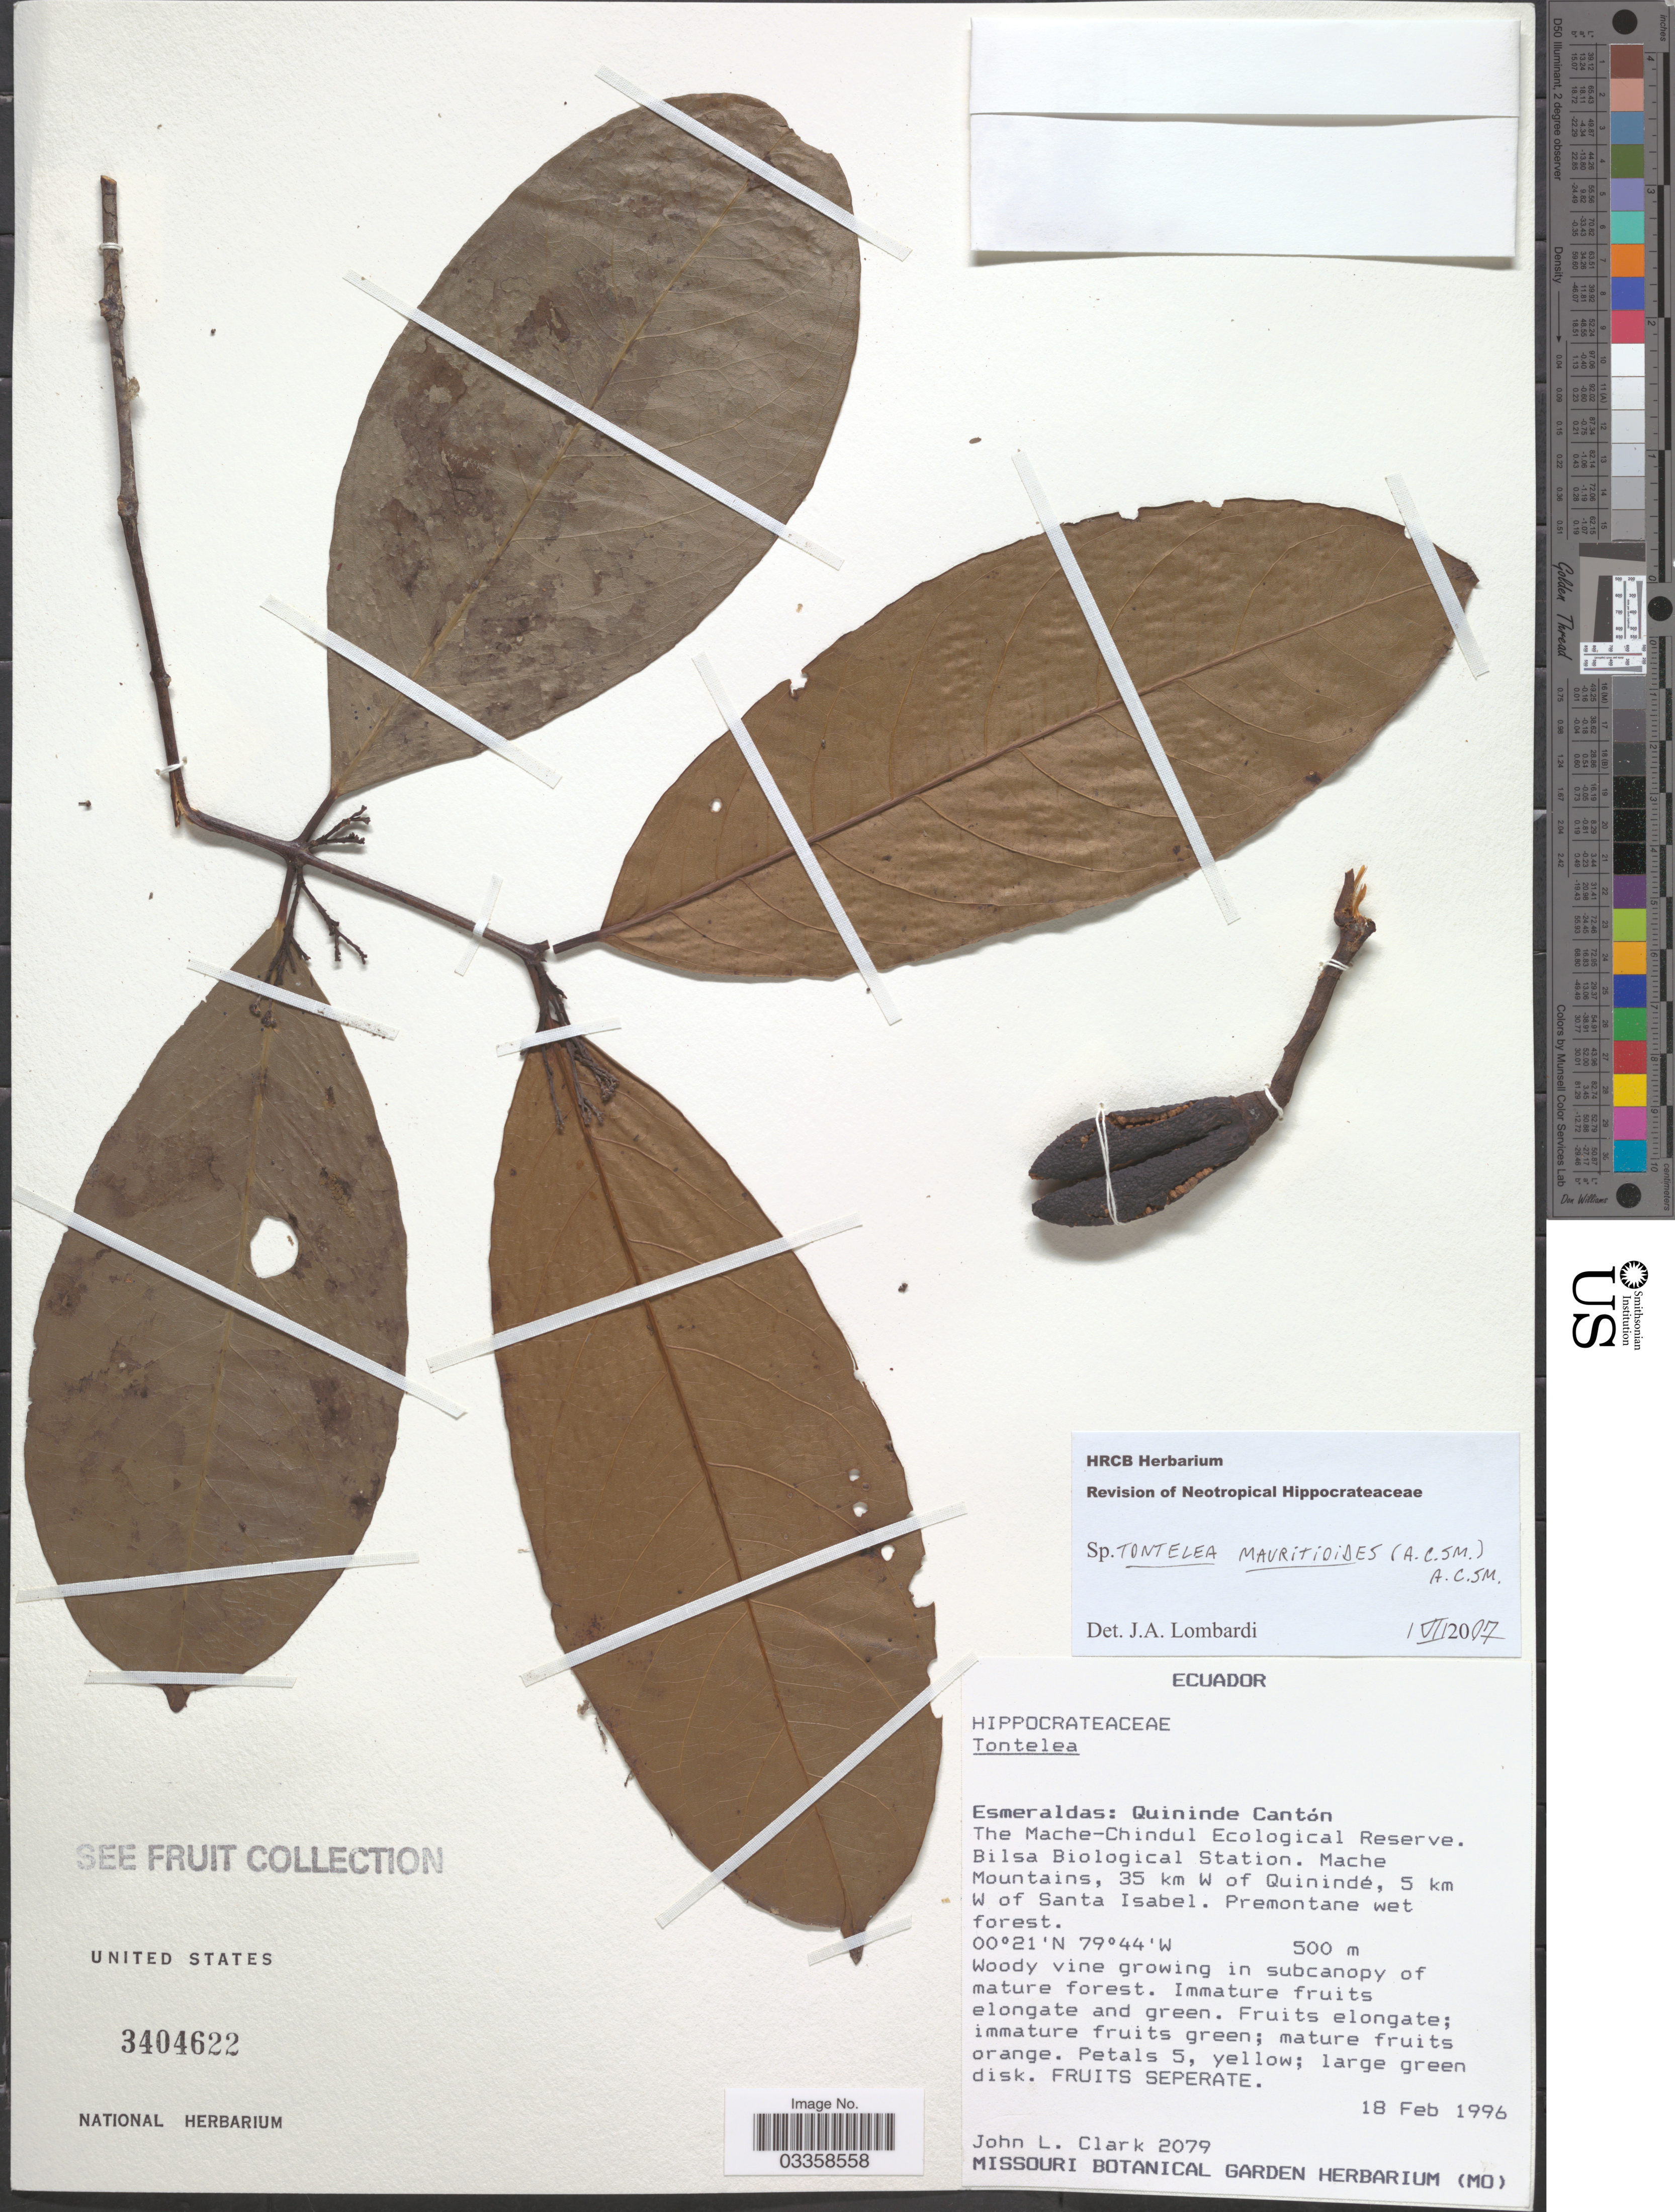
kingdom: Plantae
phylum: Tracheophyta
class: Magnoliopsida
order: Celastrales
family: Celastraceae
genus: Tontelea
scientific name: Tontelea mauritioides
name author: (A.C. Sm.) A.C. Sm.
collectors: J. L. Clark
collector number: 2079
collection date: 1996-02-18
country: Ecuador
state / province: Esmeraldas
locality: Quininde Cantón. The Mache-Chindul Ecological Reserve. Bilsa Biological Station. Mache Mountains, 35 km W of Quinindé, 5 km W of Santa Isabel.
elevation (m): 500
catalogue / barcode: US 3404622